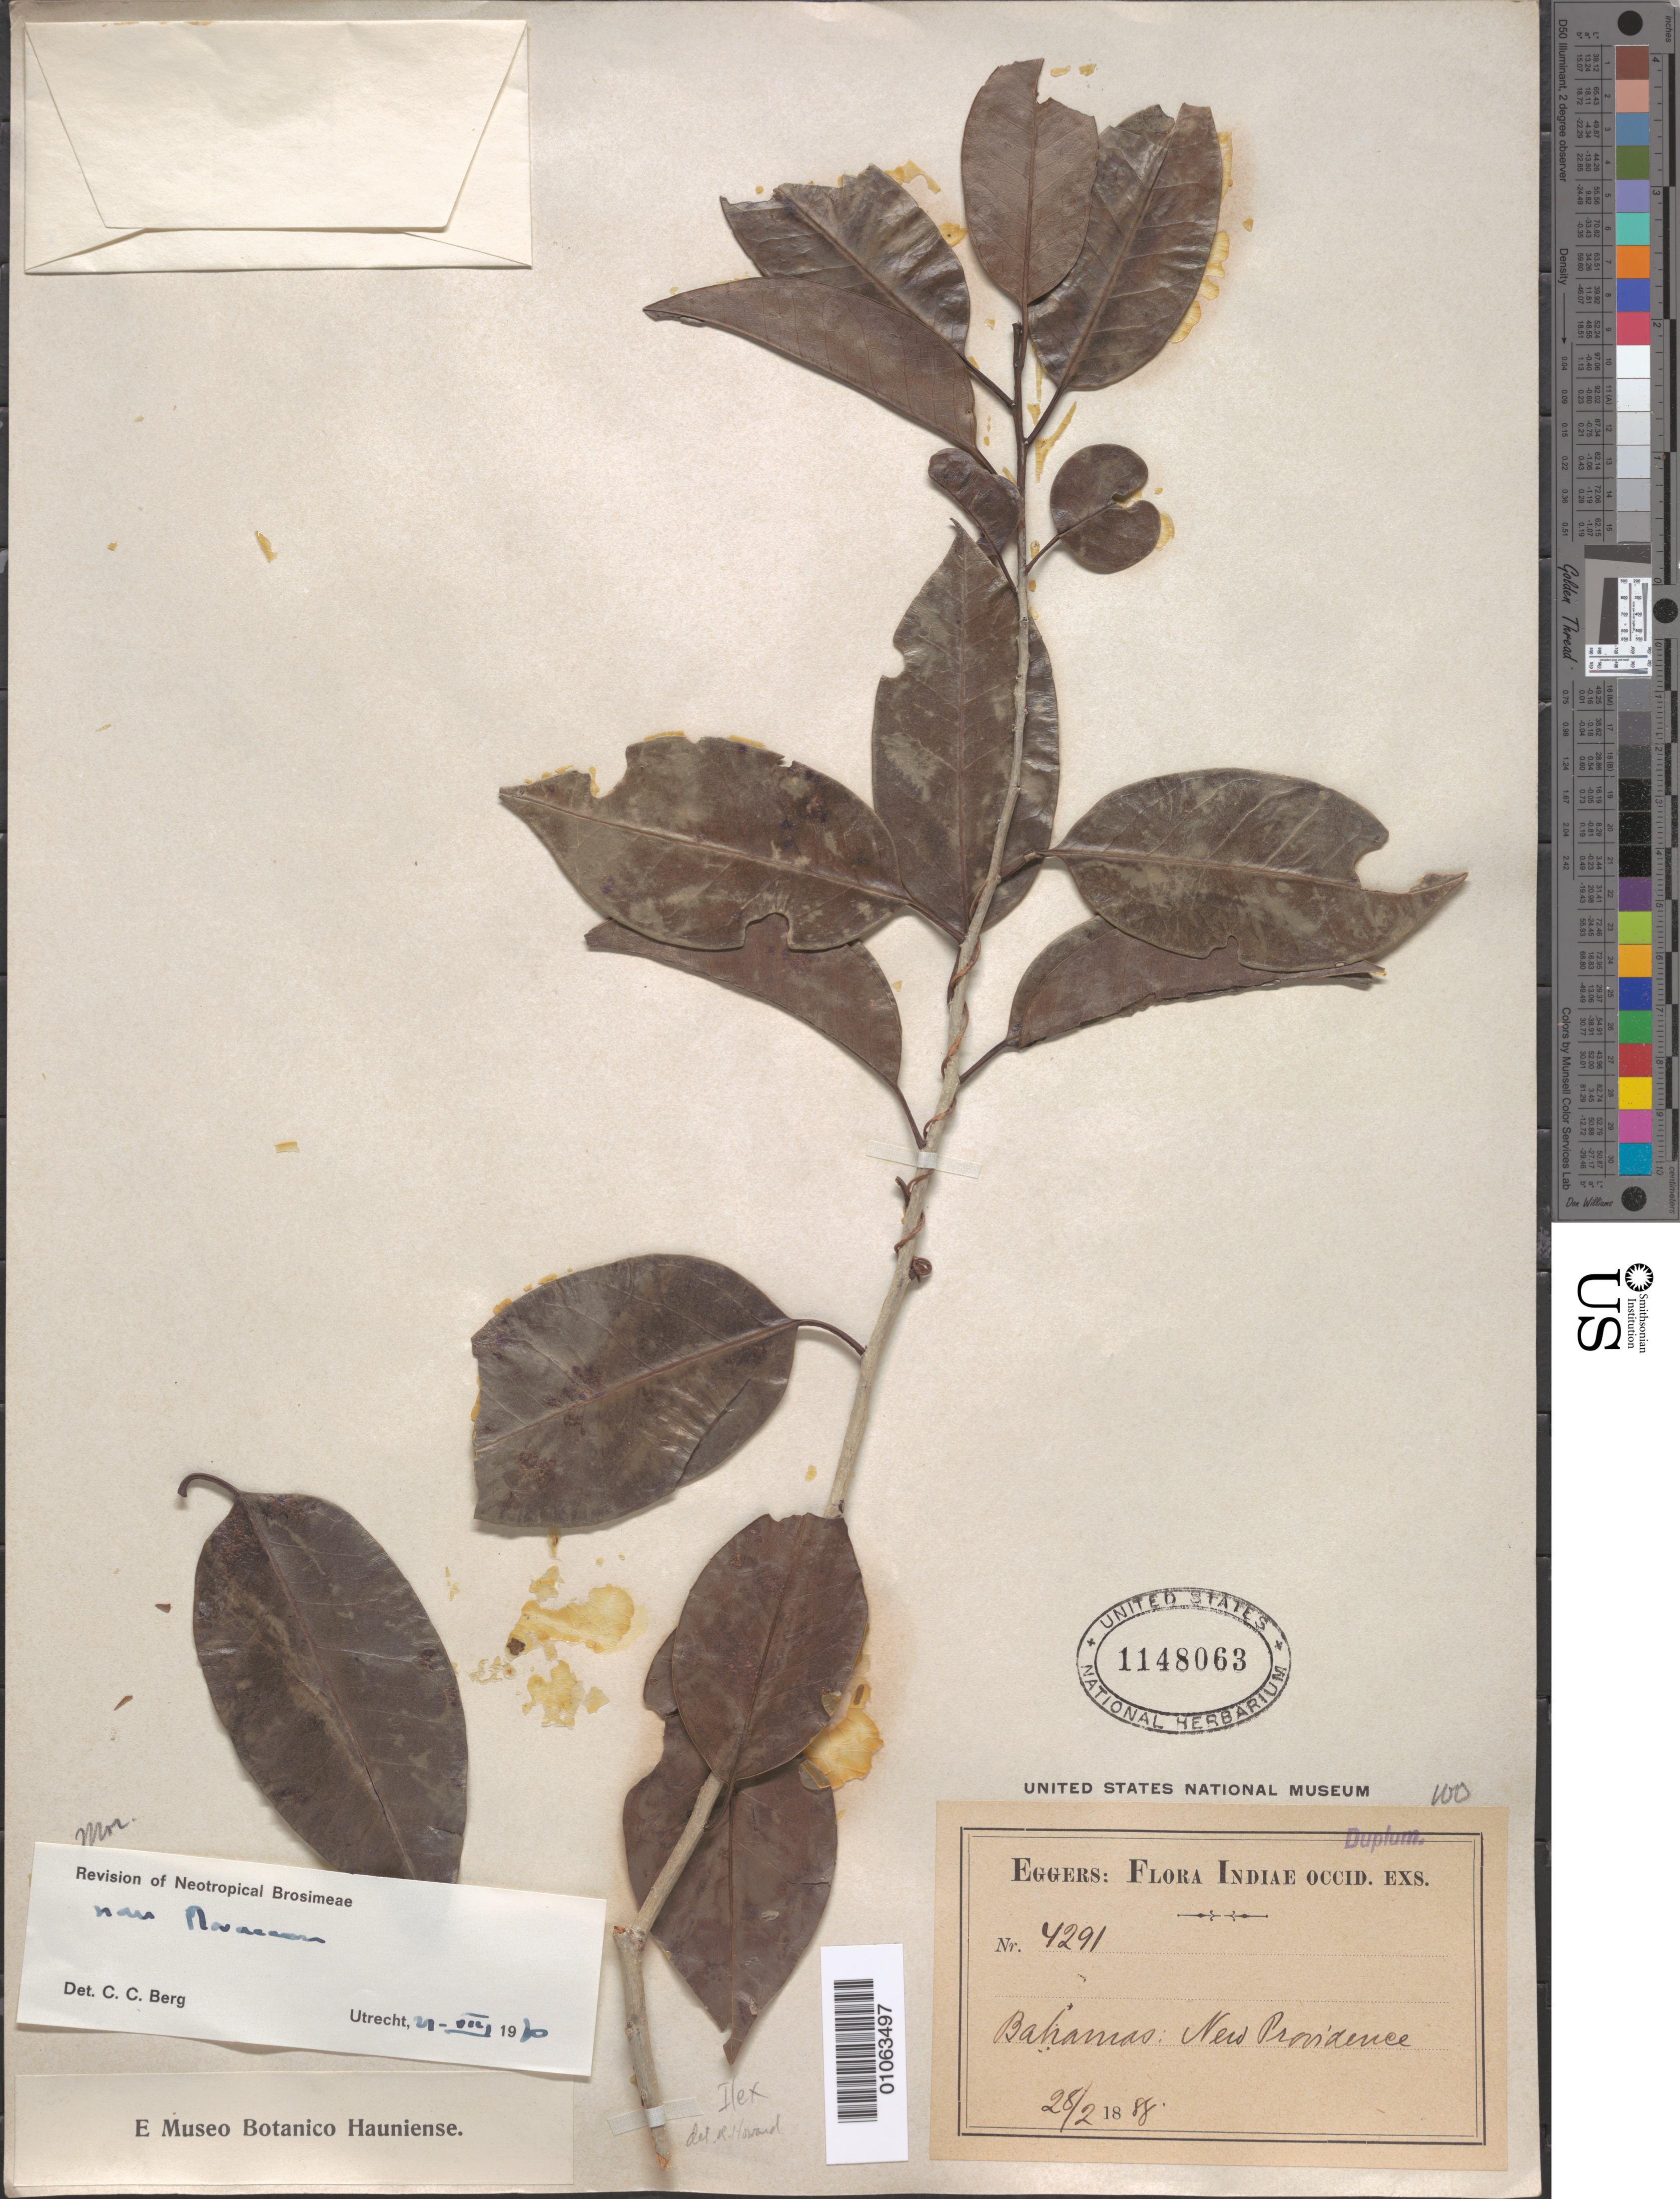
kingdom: Plantae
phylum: Tracheophyta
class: Magnoliopsida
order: Aquifoliales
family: Aquifoliaceae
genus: Ilex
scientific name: Ilex krugiana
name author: Loes.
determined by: Gonzalez-Feliu, Giancarlo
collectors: H. F. A. von Eggers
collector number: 4291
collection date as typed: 28 Feb 1888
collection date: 1888-02-28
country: Bahamas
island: New Providence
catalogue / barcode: US 1148063